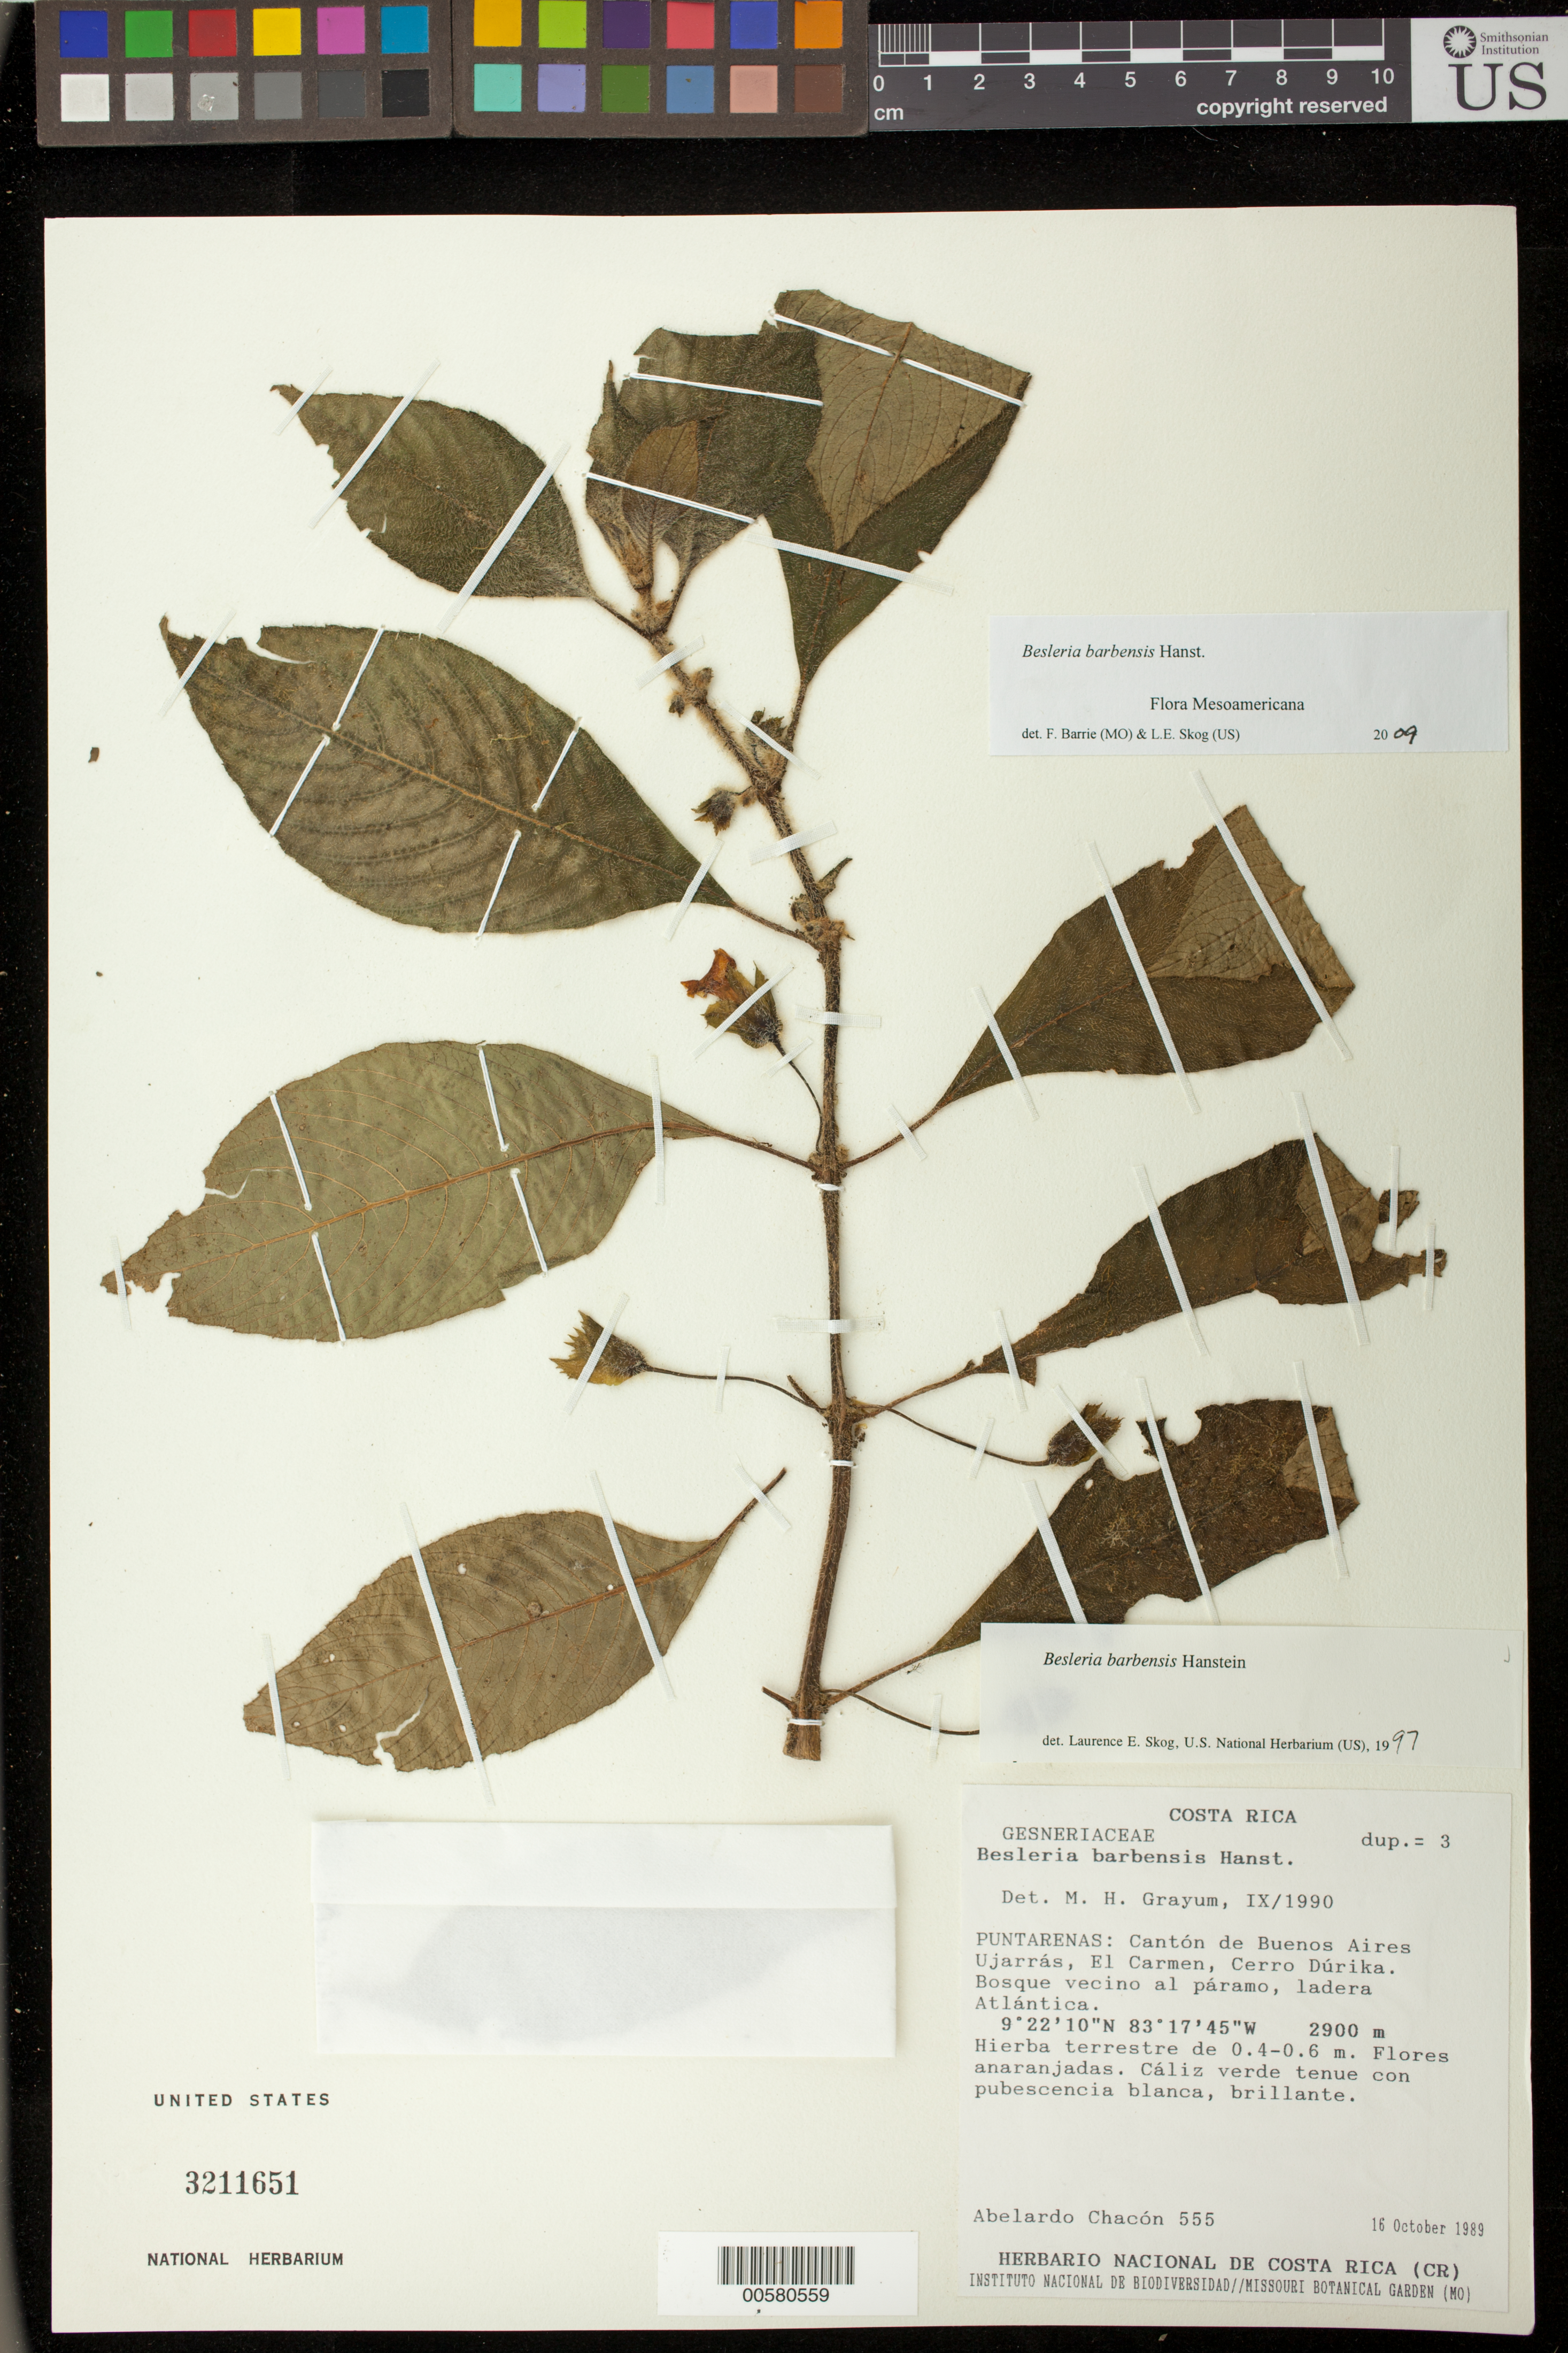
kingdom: Plantae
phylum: Tracheophyta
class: Magnoliopsida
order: Lamiales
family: Gesneriaceae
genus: Besleria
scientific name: Besleria barbensis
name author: Hanst.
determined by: Skog, Laurence E.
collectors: A. Chacón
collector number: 555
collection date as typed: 16 Oct 1983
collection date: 1983-10-16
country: Costa Rica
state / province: Puntarenas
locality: Cantón de Buenos Aires Ujarrás, El Carmen, Cerro Dúrika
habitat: Bosque vecino al páramo, ladera Atlántica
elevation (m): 2900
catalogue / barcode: US 3211651